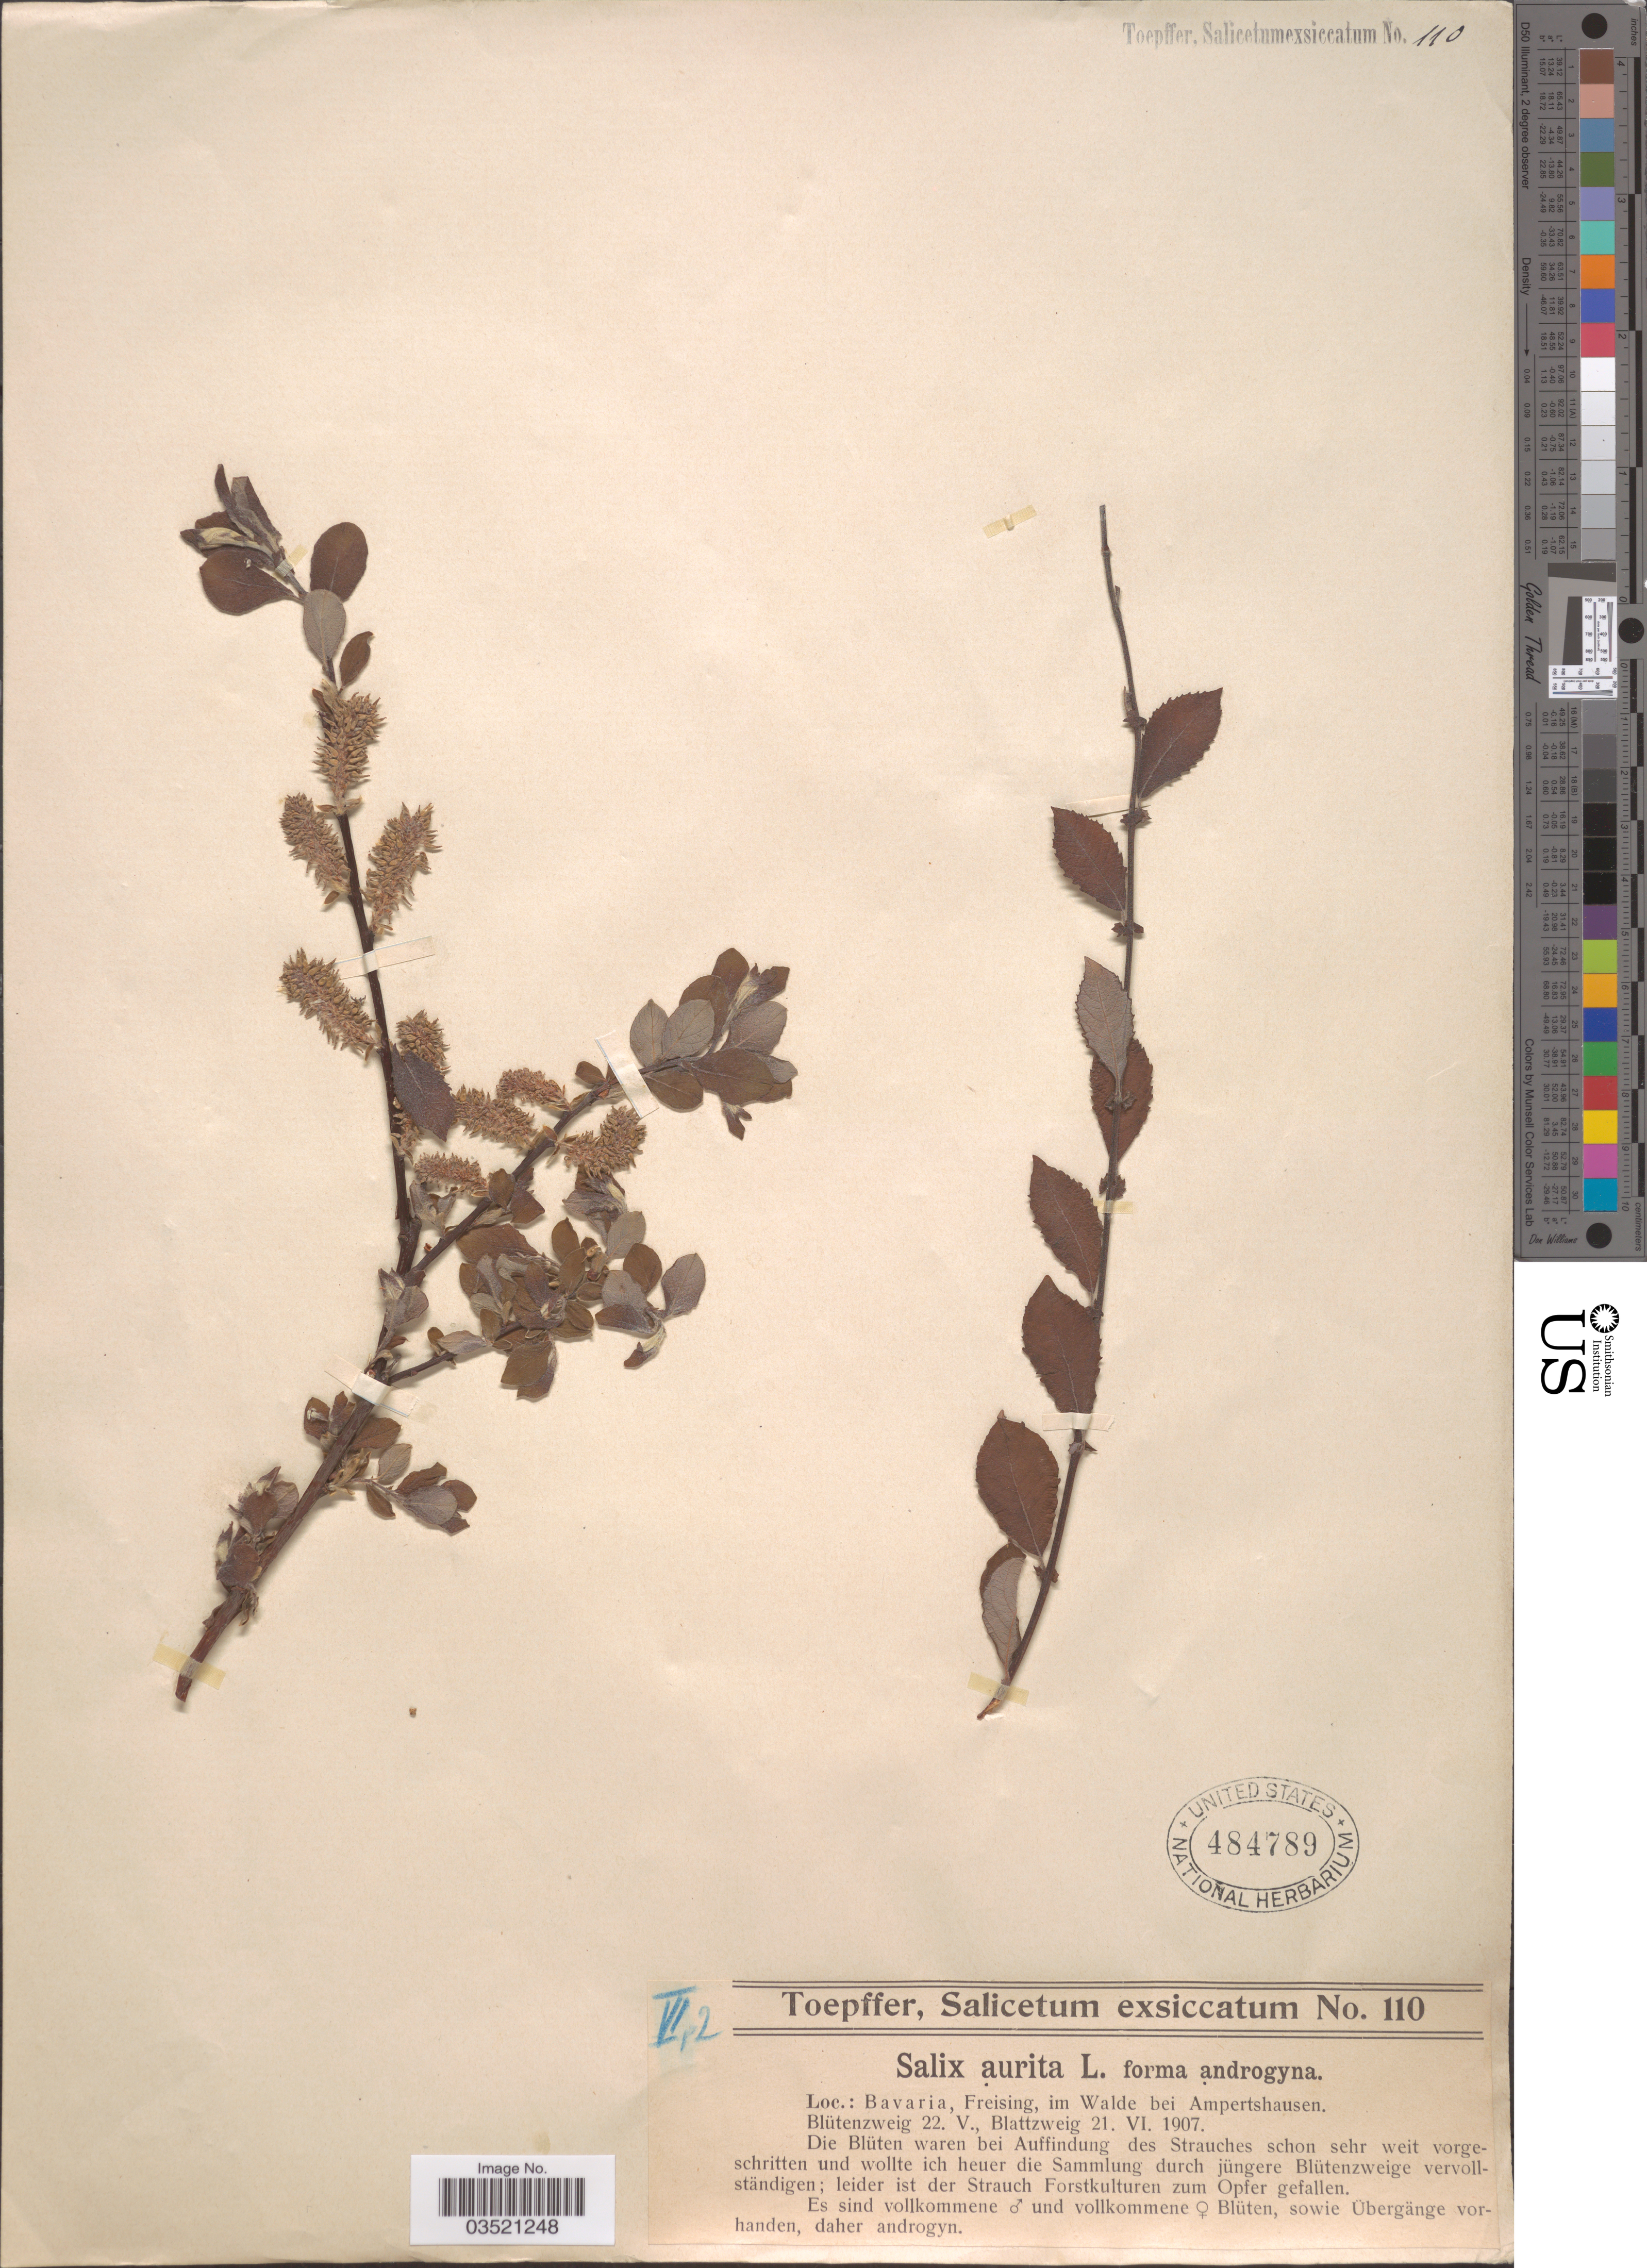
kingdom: Plantae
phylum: Tracheophyta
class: Magnoliopsida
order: Malpighiales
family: Salicaceae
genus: Salix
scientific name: Salix aurita f. androgyna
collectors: A. Toepffer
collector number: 110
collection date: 1907-05-22/1907-06-21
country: Germany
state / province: Bayern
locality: Bavaria, Freising, im Walde bei Ampertshausen.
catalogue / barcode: US 484789